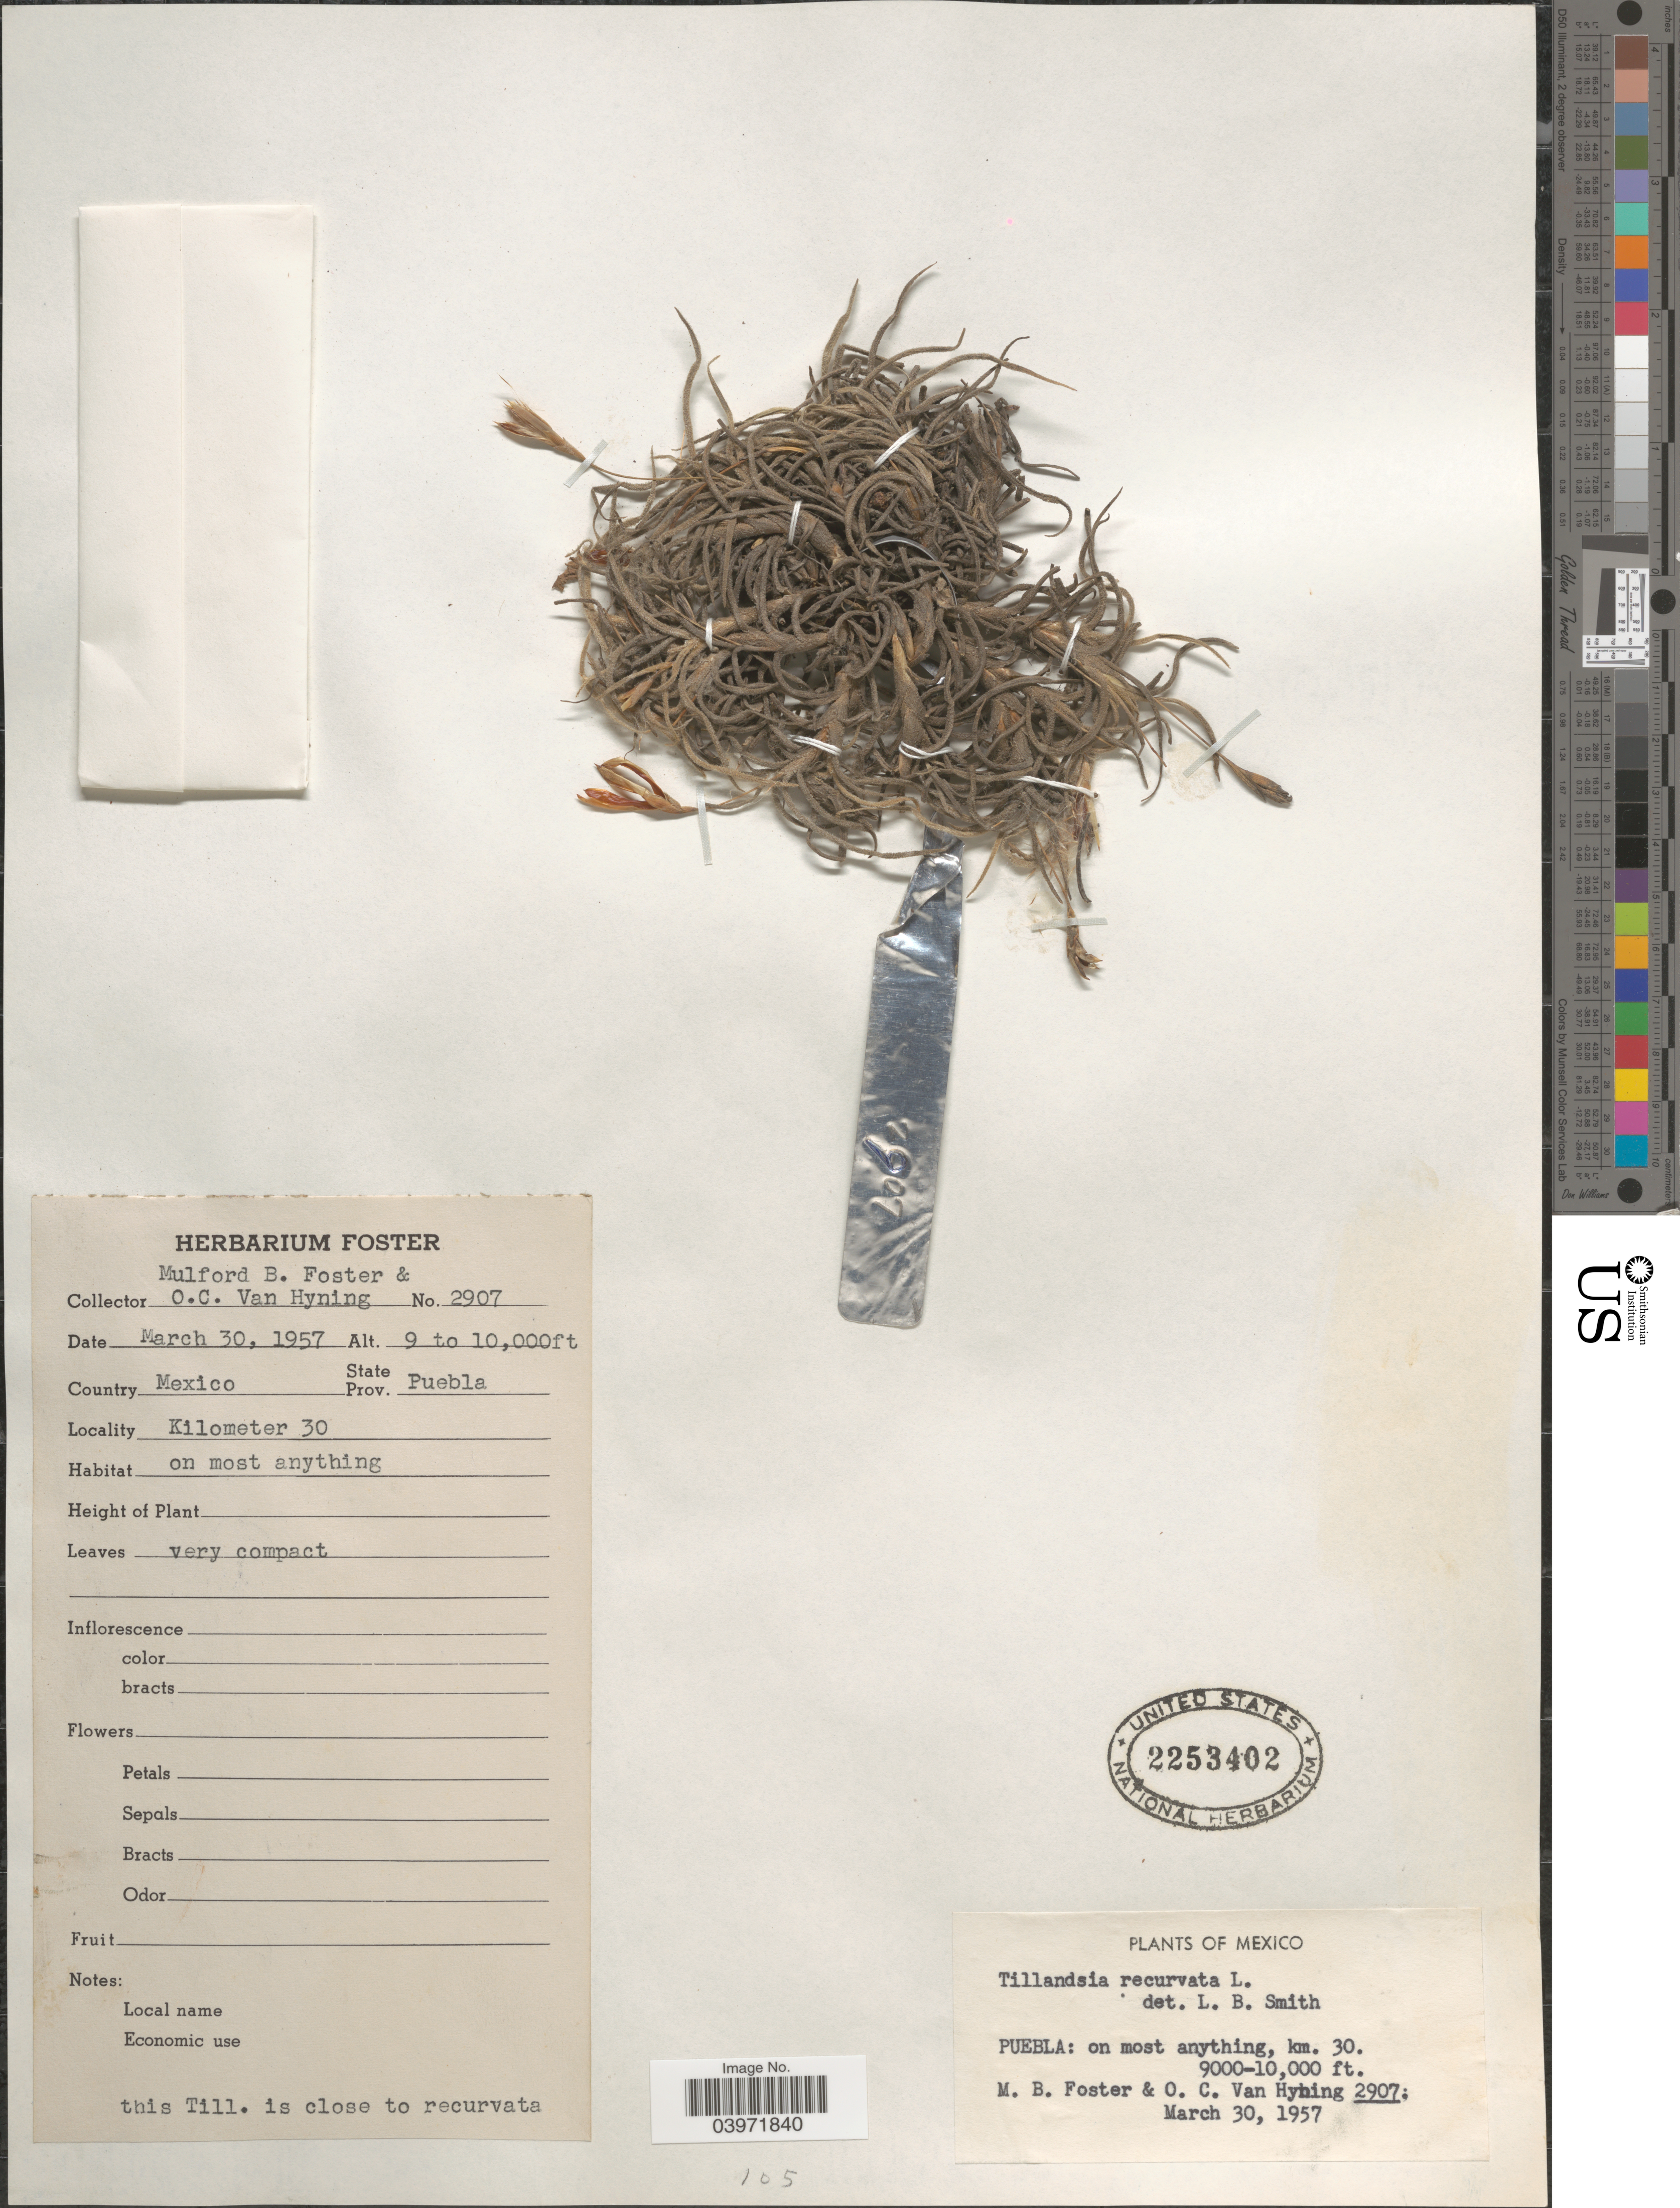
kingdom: Plantae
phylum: Tracheophyta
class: Liliopsida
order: Poales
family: Bromeliaceae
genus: Tillandsia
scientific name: Tillandsia recurvata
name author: L.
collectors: M. B. Foster & O. Van Hyning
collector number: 2907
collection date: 1957-03-30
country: Mexico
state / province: Puebla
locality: Kilometer 30.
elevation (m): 2743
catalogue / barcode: US 2253402